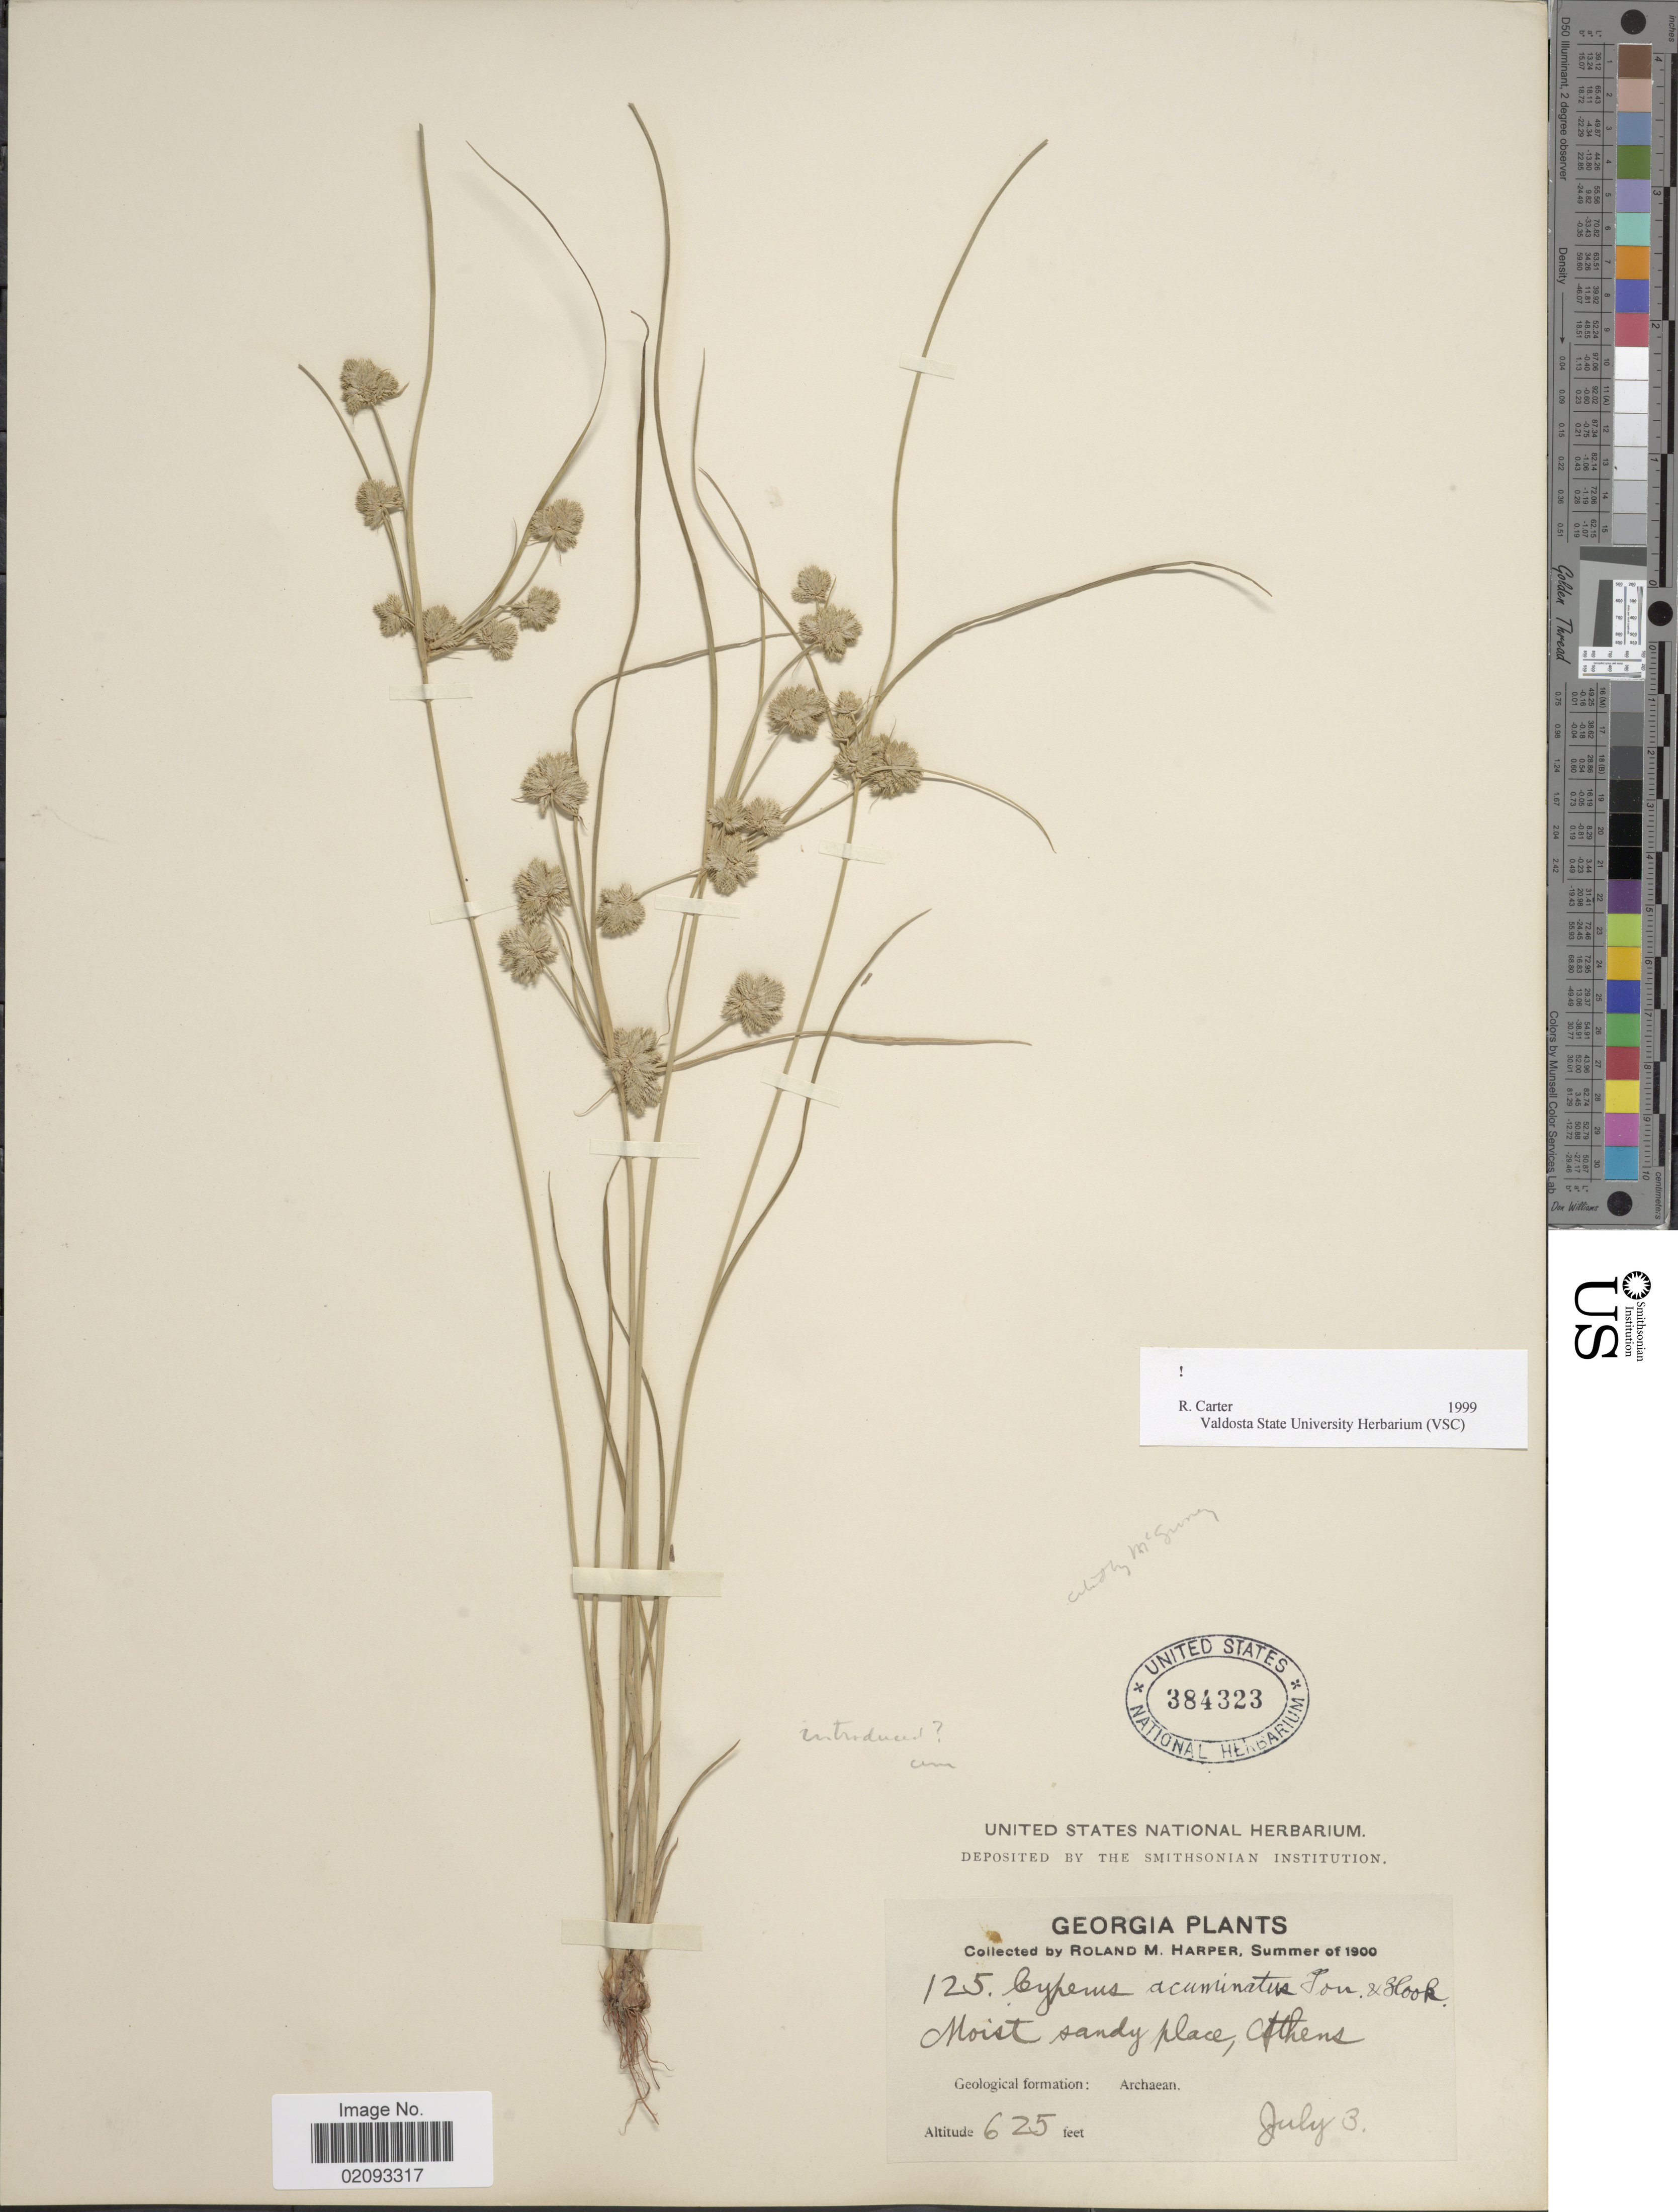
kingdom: Plantae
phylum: Tracheophyta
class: Liliopsida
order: Poales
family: Cyperaceae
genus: Cyperus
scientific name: Cyperus acuminatus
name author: Torr. & Hook.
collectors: R. M. Harper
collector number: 125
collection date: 1900-07-03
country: United States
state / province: Georgia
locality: Athens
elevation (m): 190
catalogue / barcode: US 384323